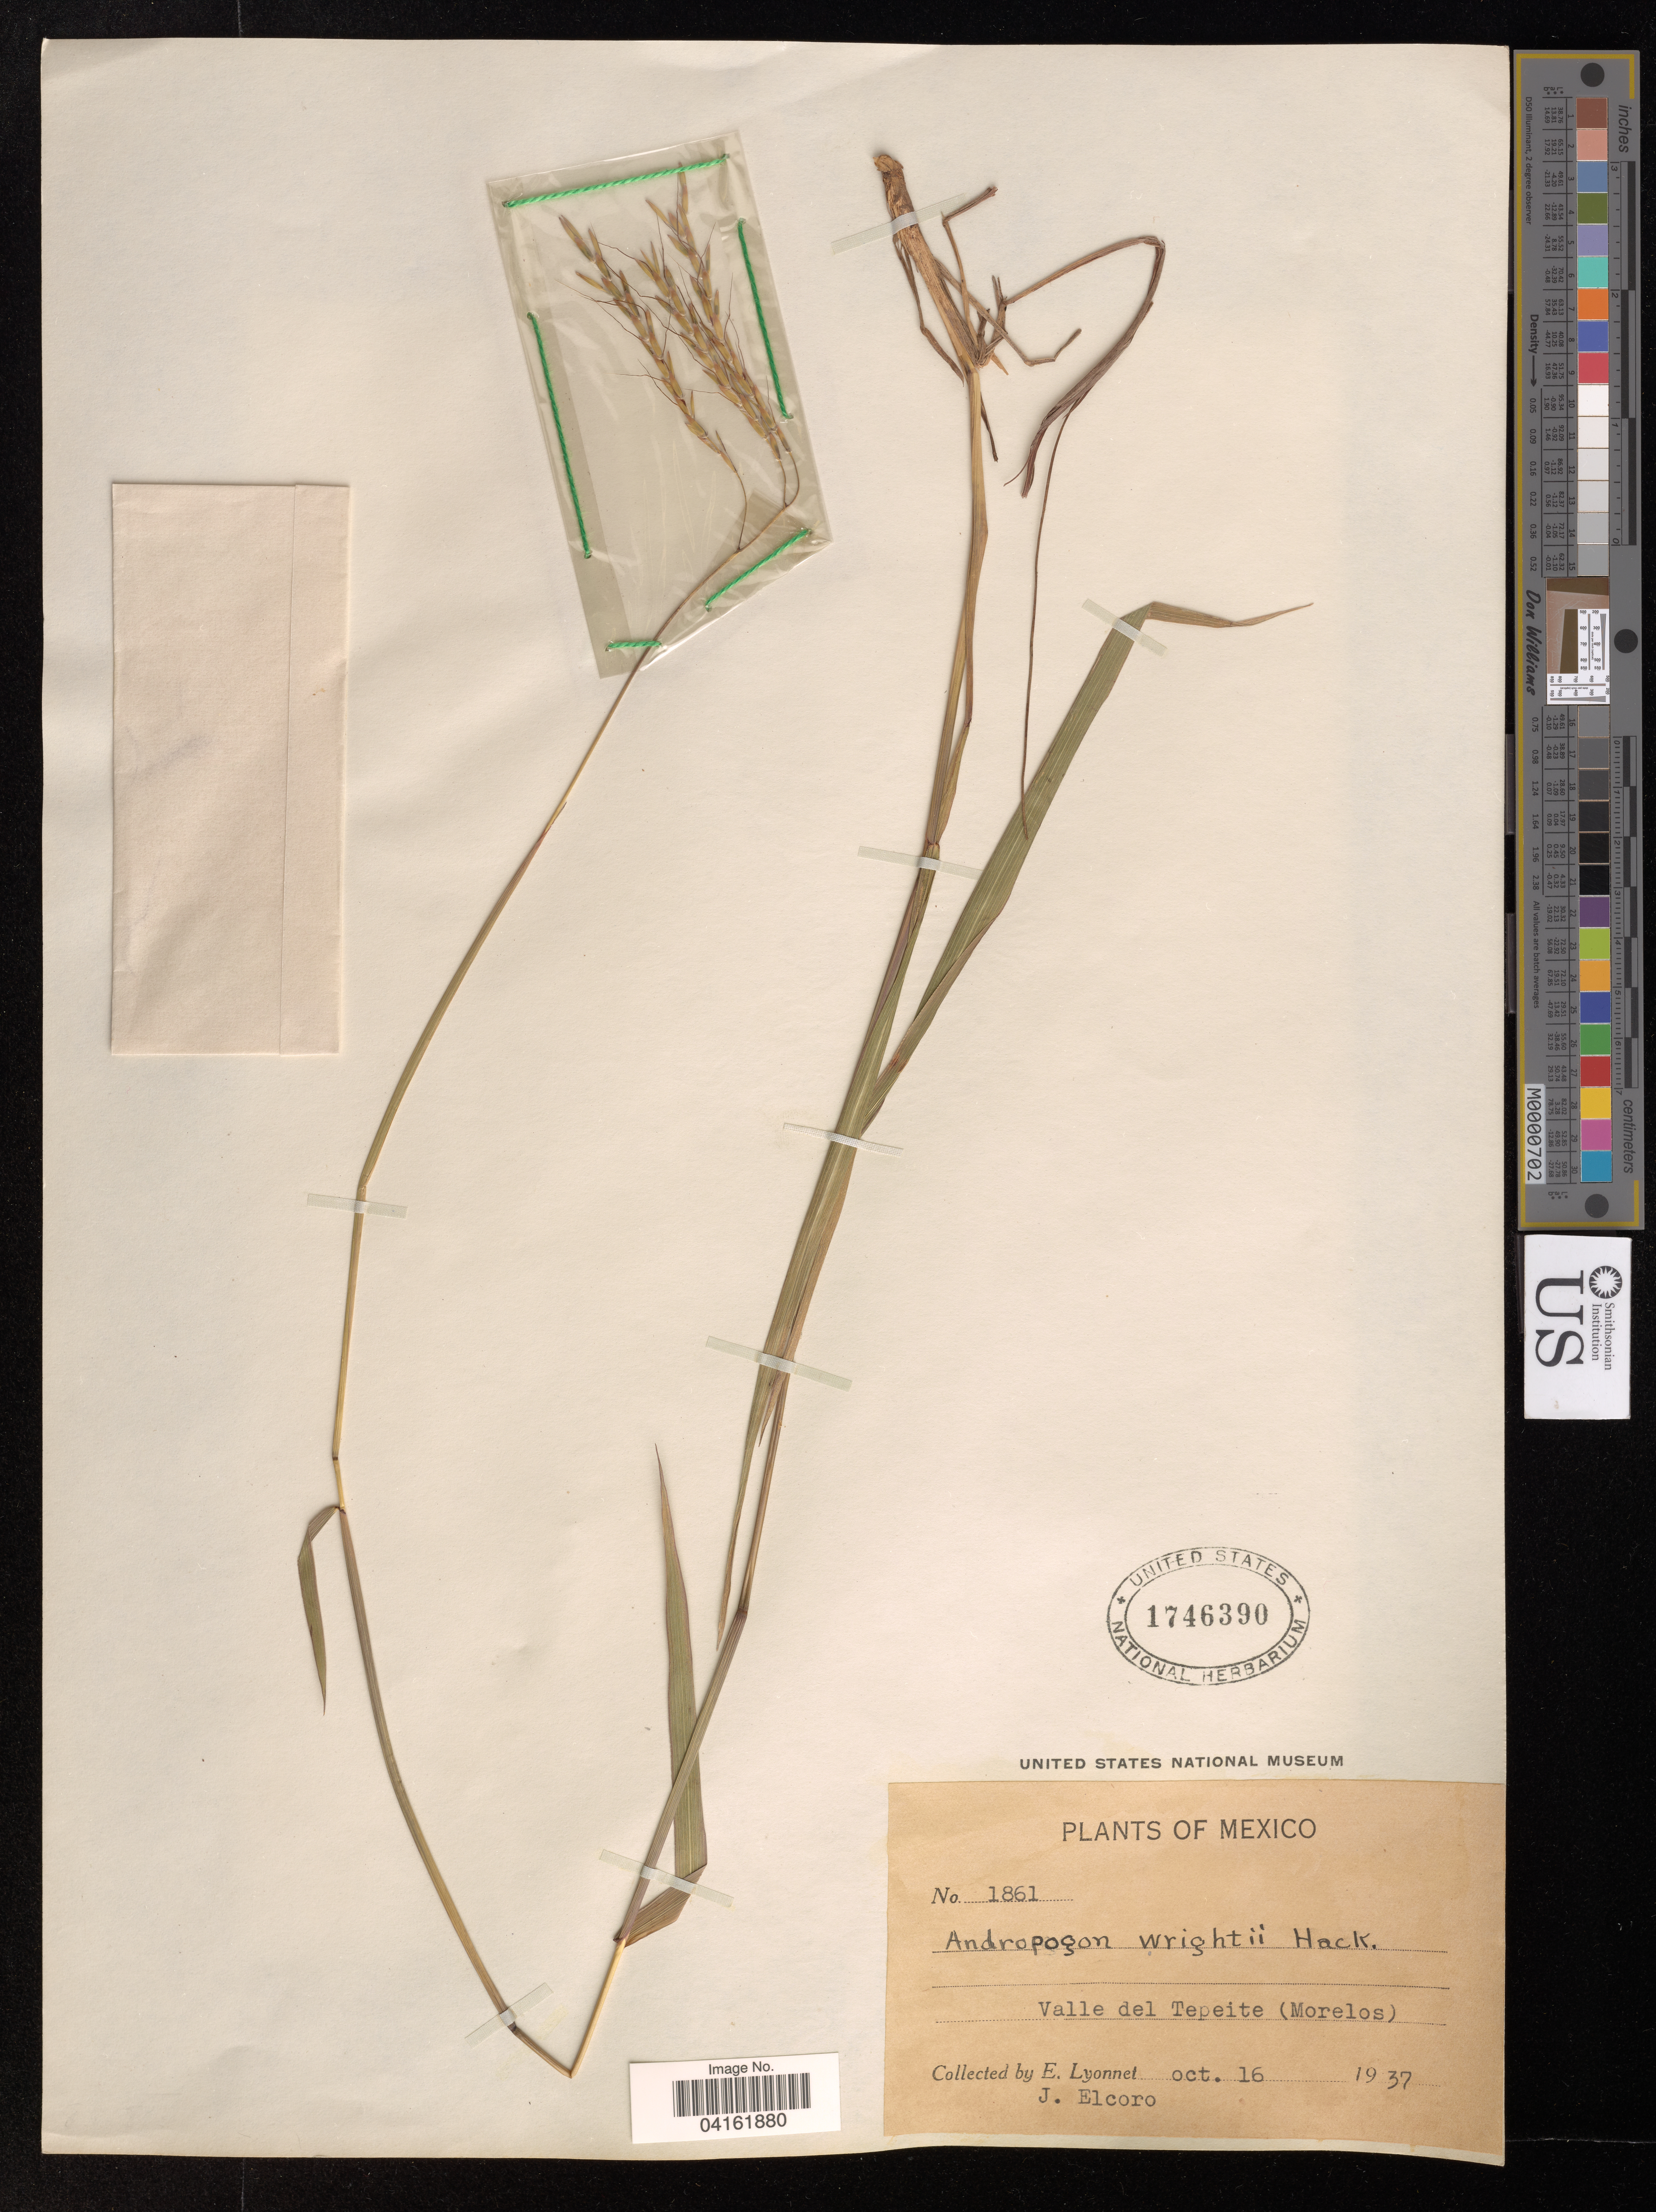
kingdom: Plantae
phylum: Tracheophyta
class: Liliopsida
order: Poales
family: Poaceae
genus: Andropogon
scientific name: Andropogon wrightii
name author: Hack.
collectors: E. Lyonnet & J. Elcoro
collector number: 1861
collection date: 1937-10-16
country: Mexico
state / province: Morelos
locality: Valle del Tepeite.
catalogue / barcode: US 1746390